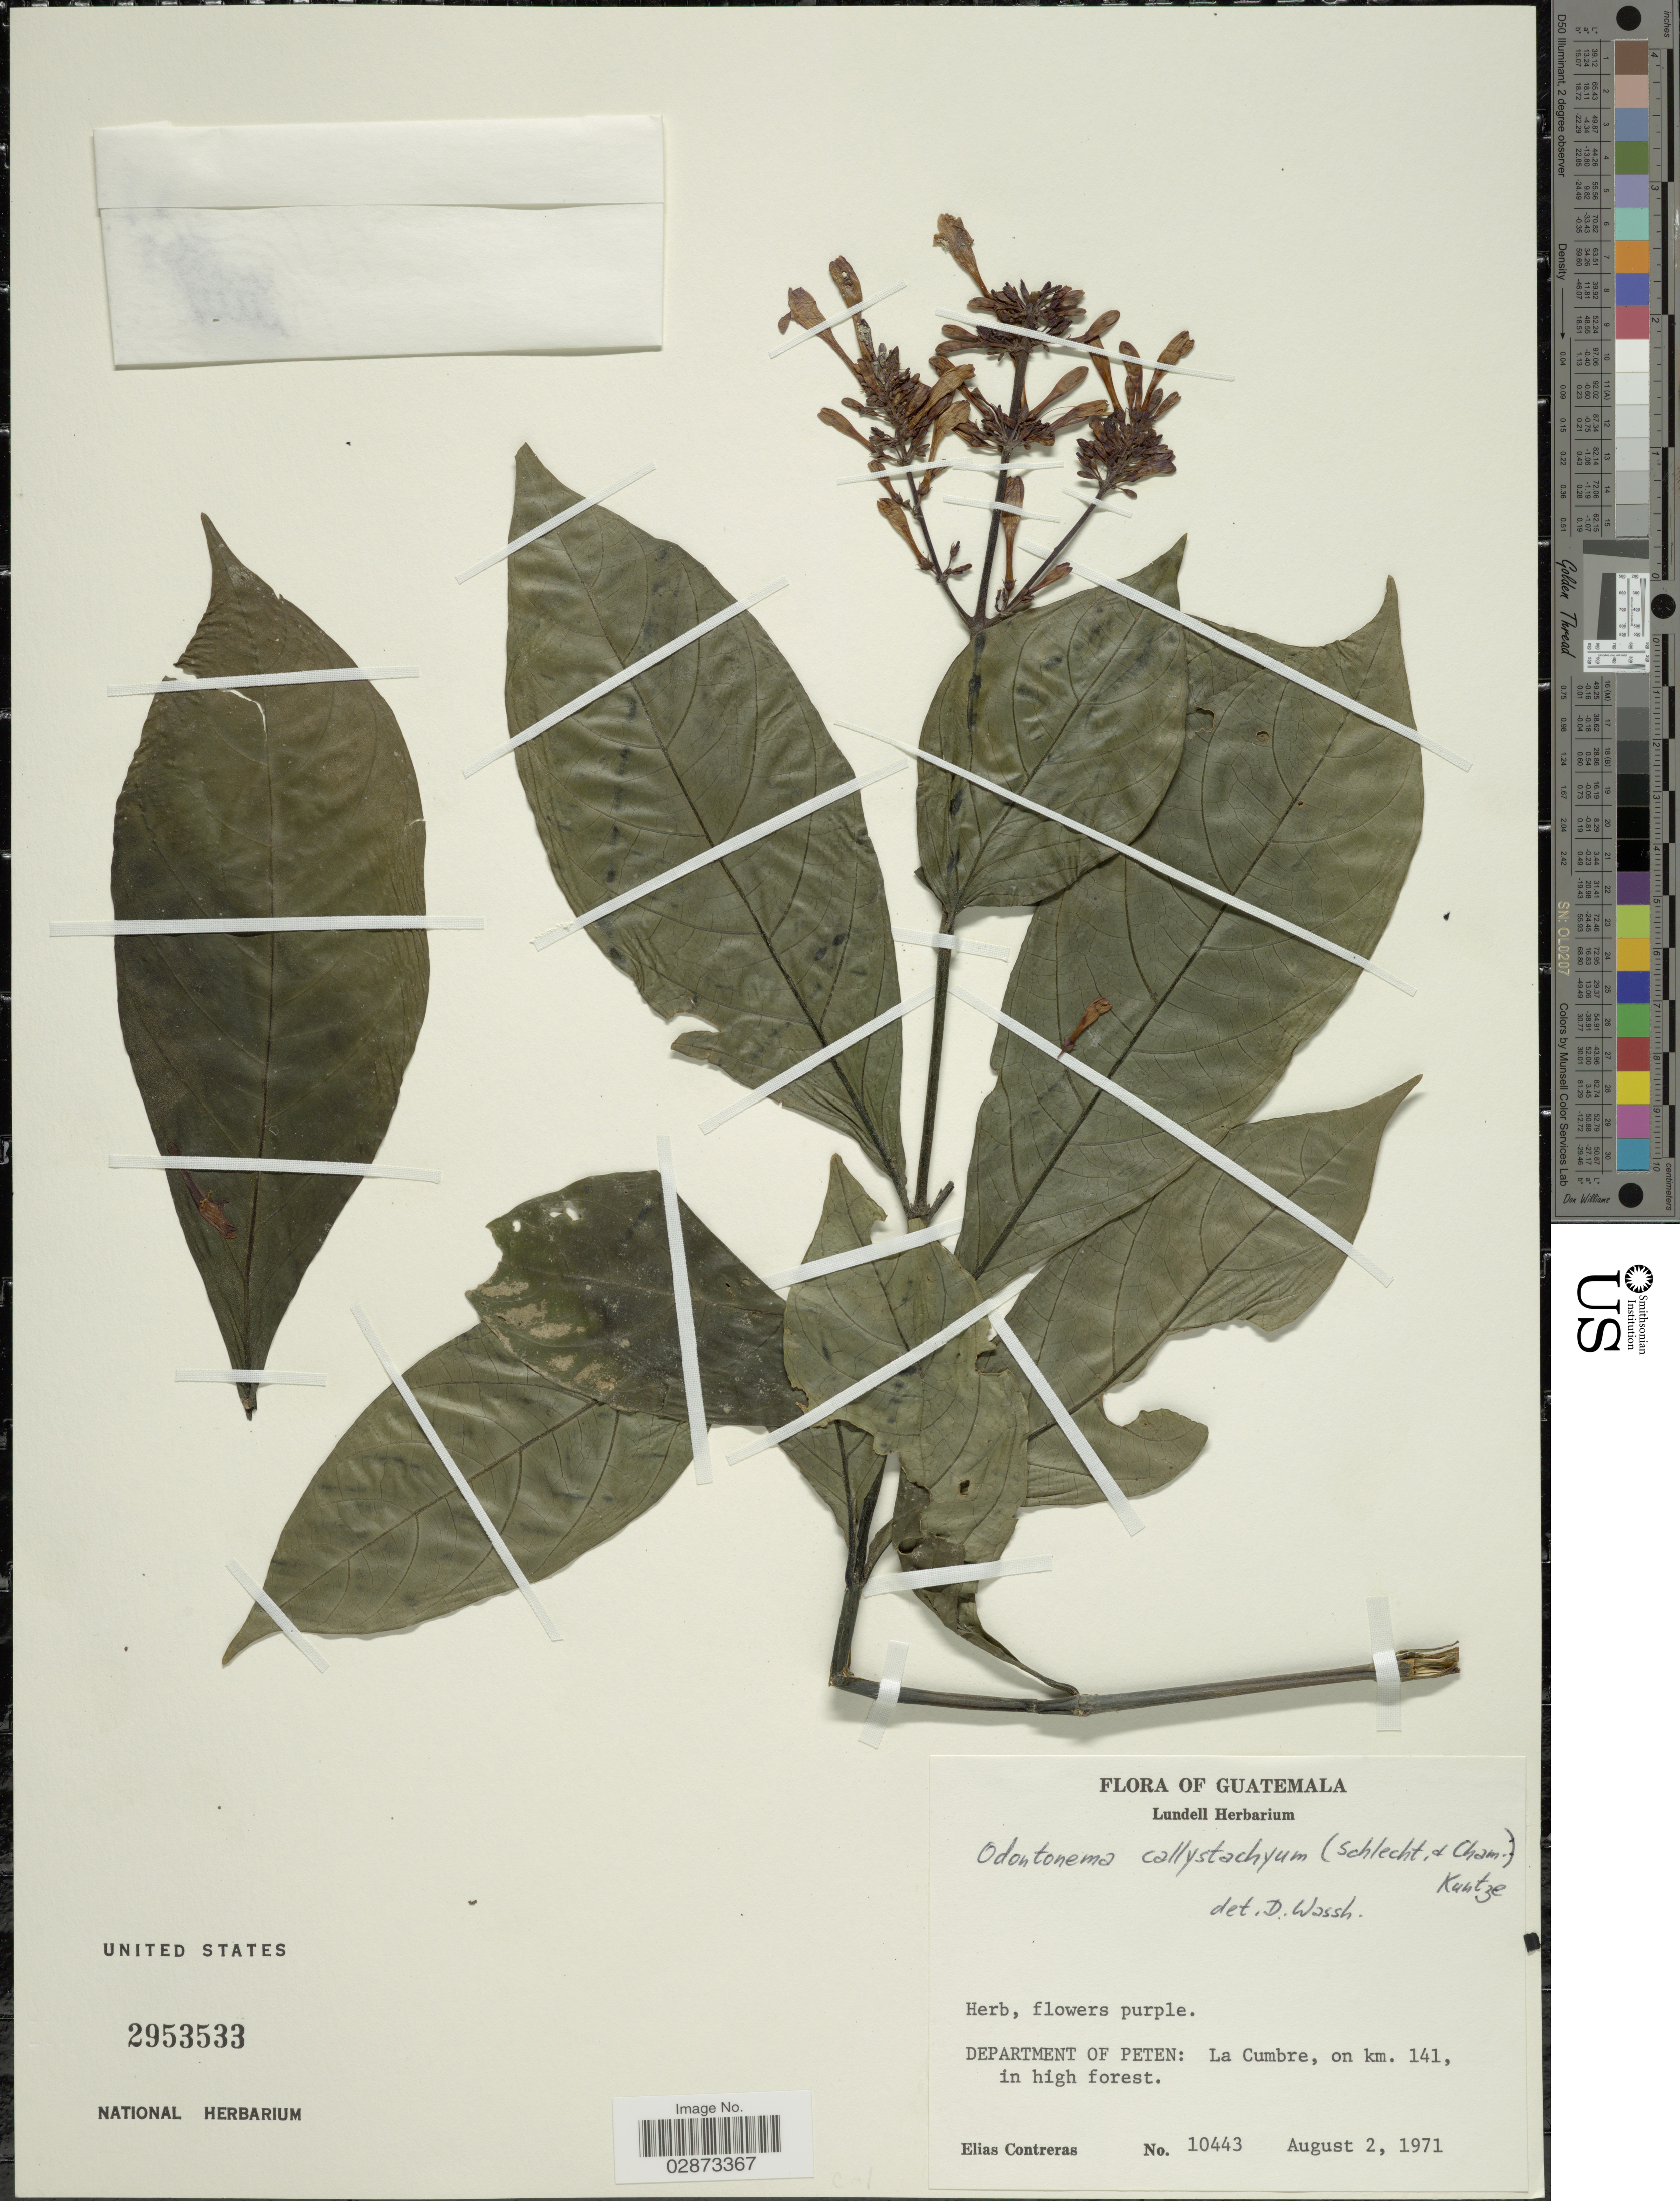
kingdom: Plantae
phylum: Tracheophyta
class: Magnoliopsida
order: Lamiales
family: Acanthaceae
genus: Odontonema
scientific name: Odontonema callistachyum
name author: (Schltdl. & Cham.) Kuntze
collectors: E. Contreras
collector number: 10443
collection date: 1971-08-02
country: Guatemala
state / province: El Petén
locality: Department of Peten: La Cumbre, on km. 141, in high forest.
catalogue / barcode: US 2953533